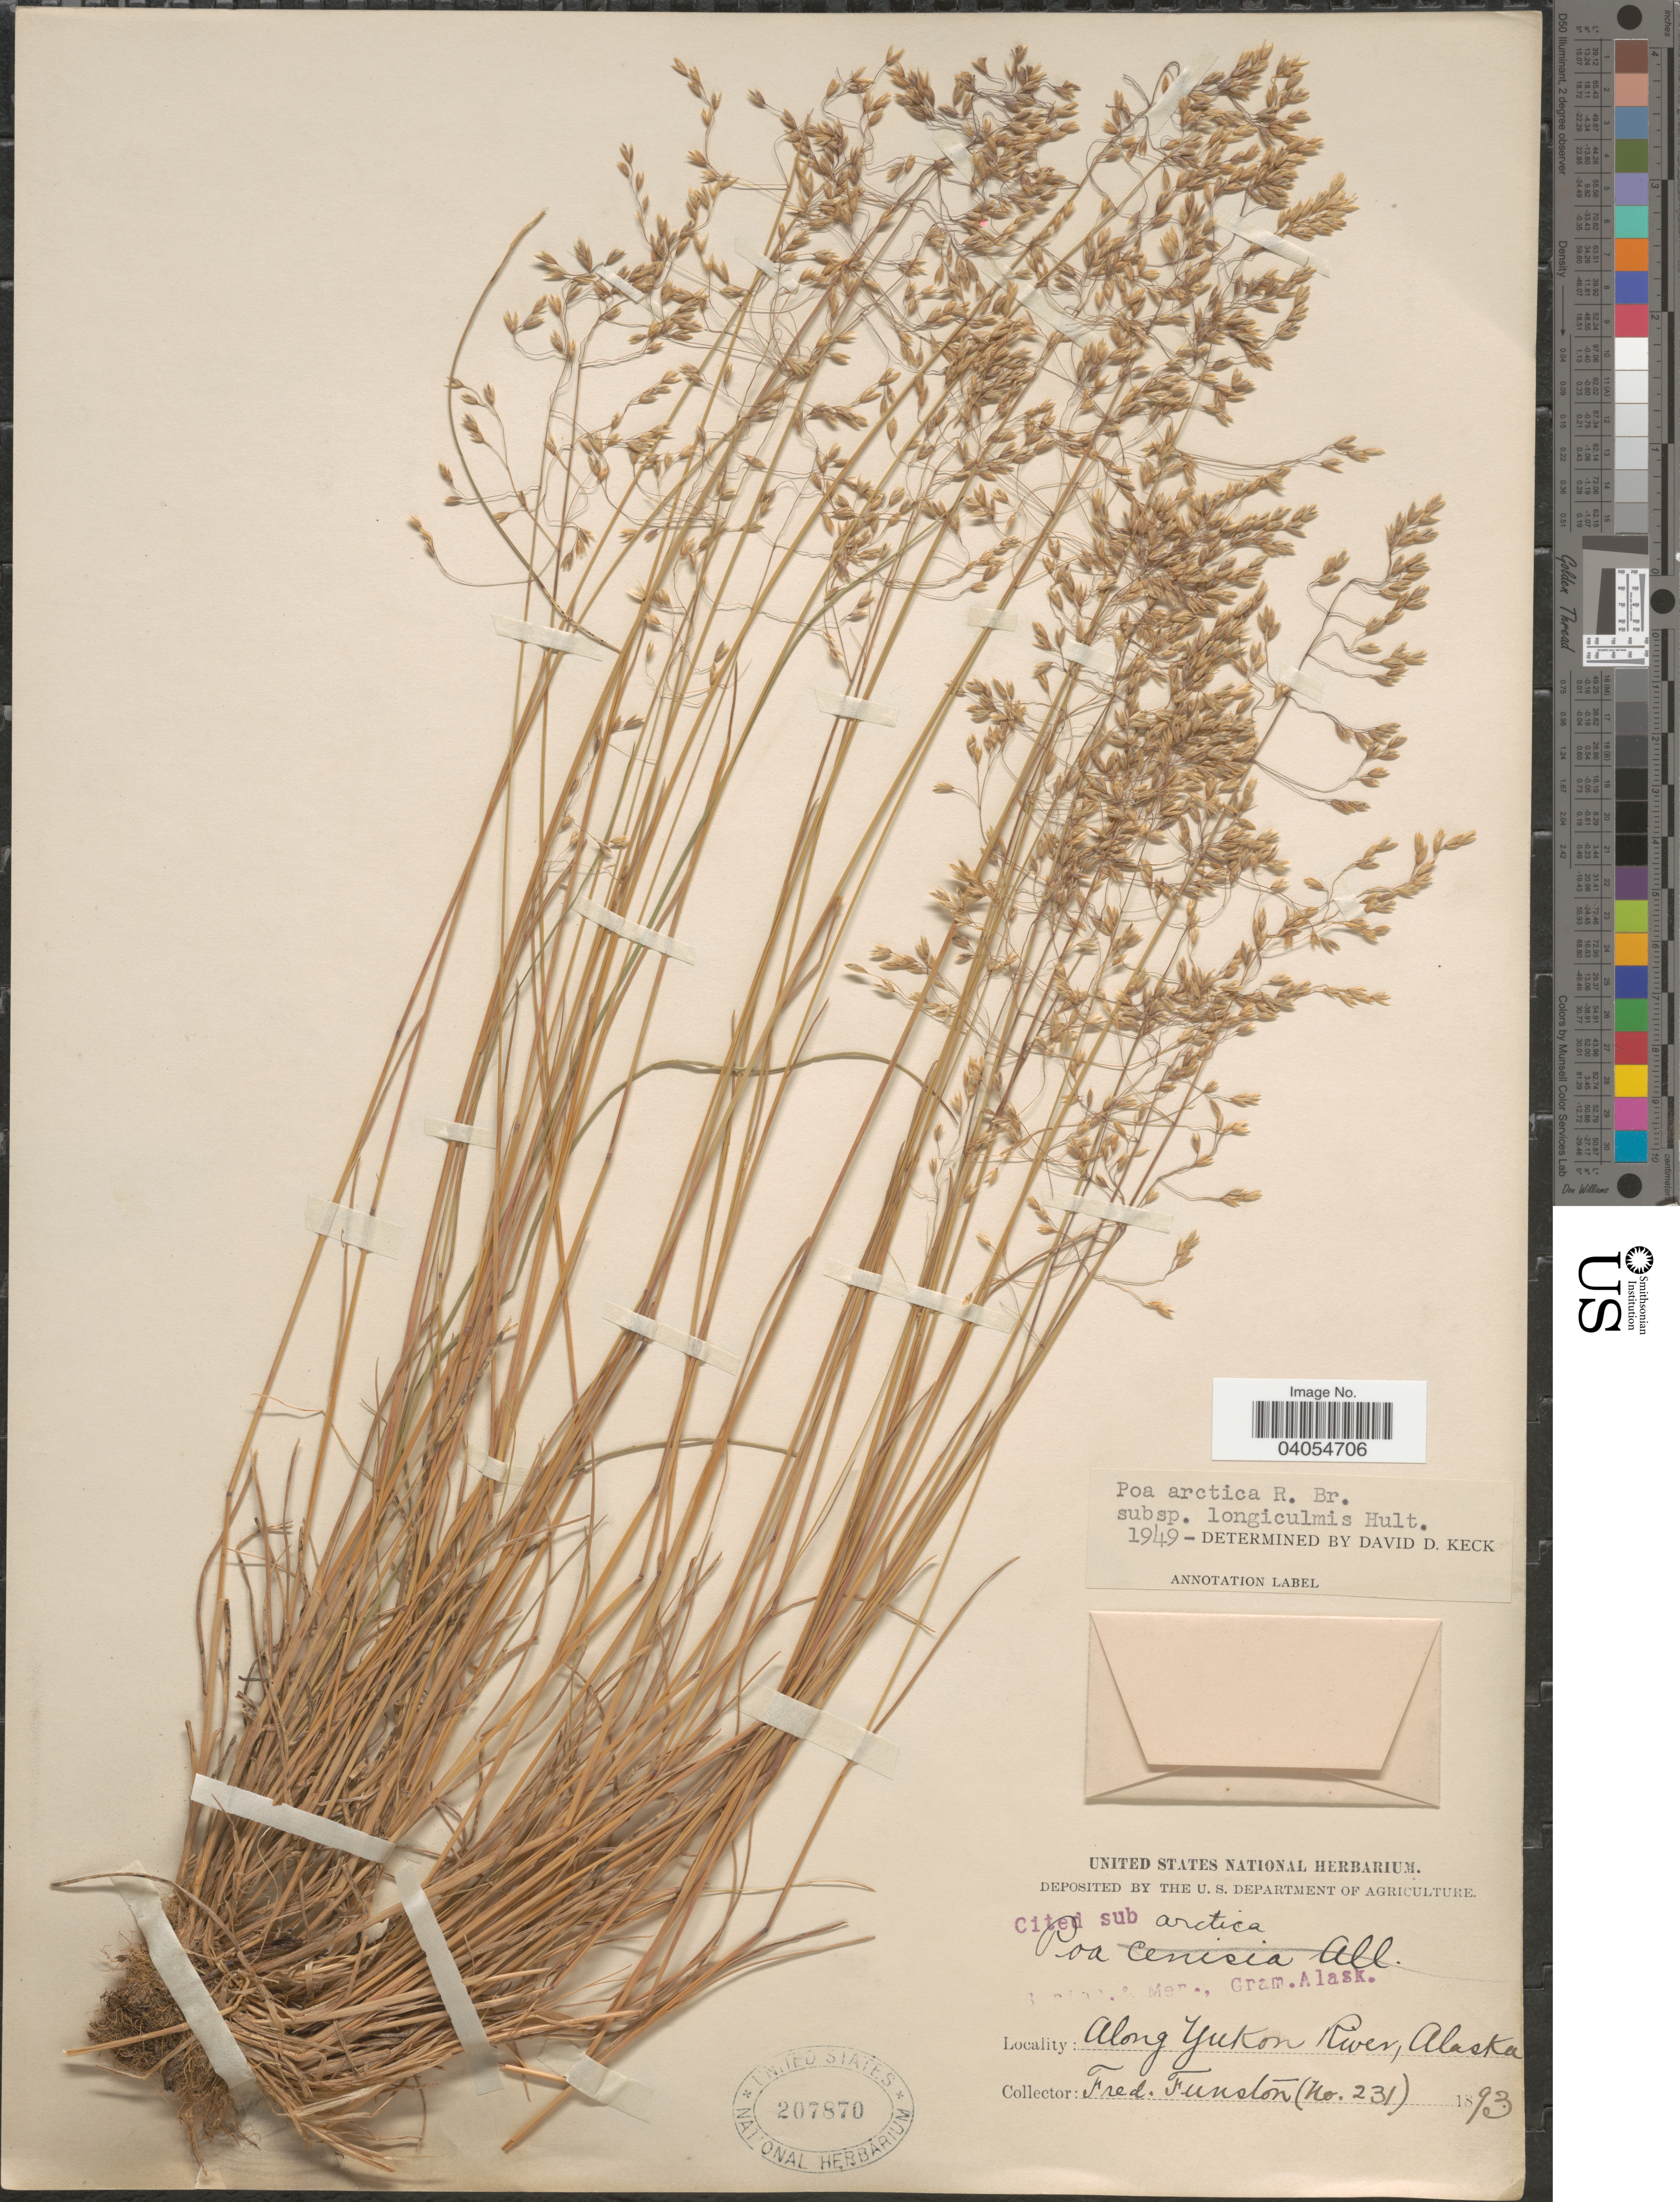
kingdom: Plantae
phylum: Tracheophyta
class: Liliopsida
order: Poales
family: Poaceae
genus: Poa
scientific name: Poa arctica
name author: R. Br.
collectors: F. Funston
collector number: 231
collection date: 1893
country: United States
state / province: Alaska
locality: Along Yukon River.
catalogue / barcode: US 207870